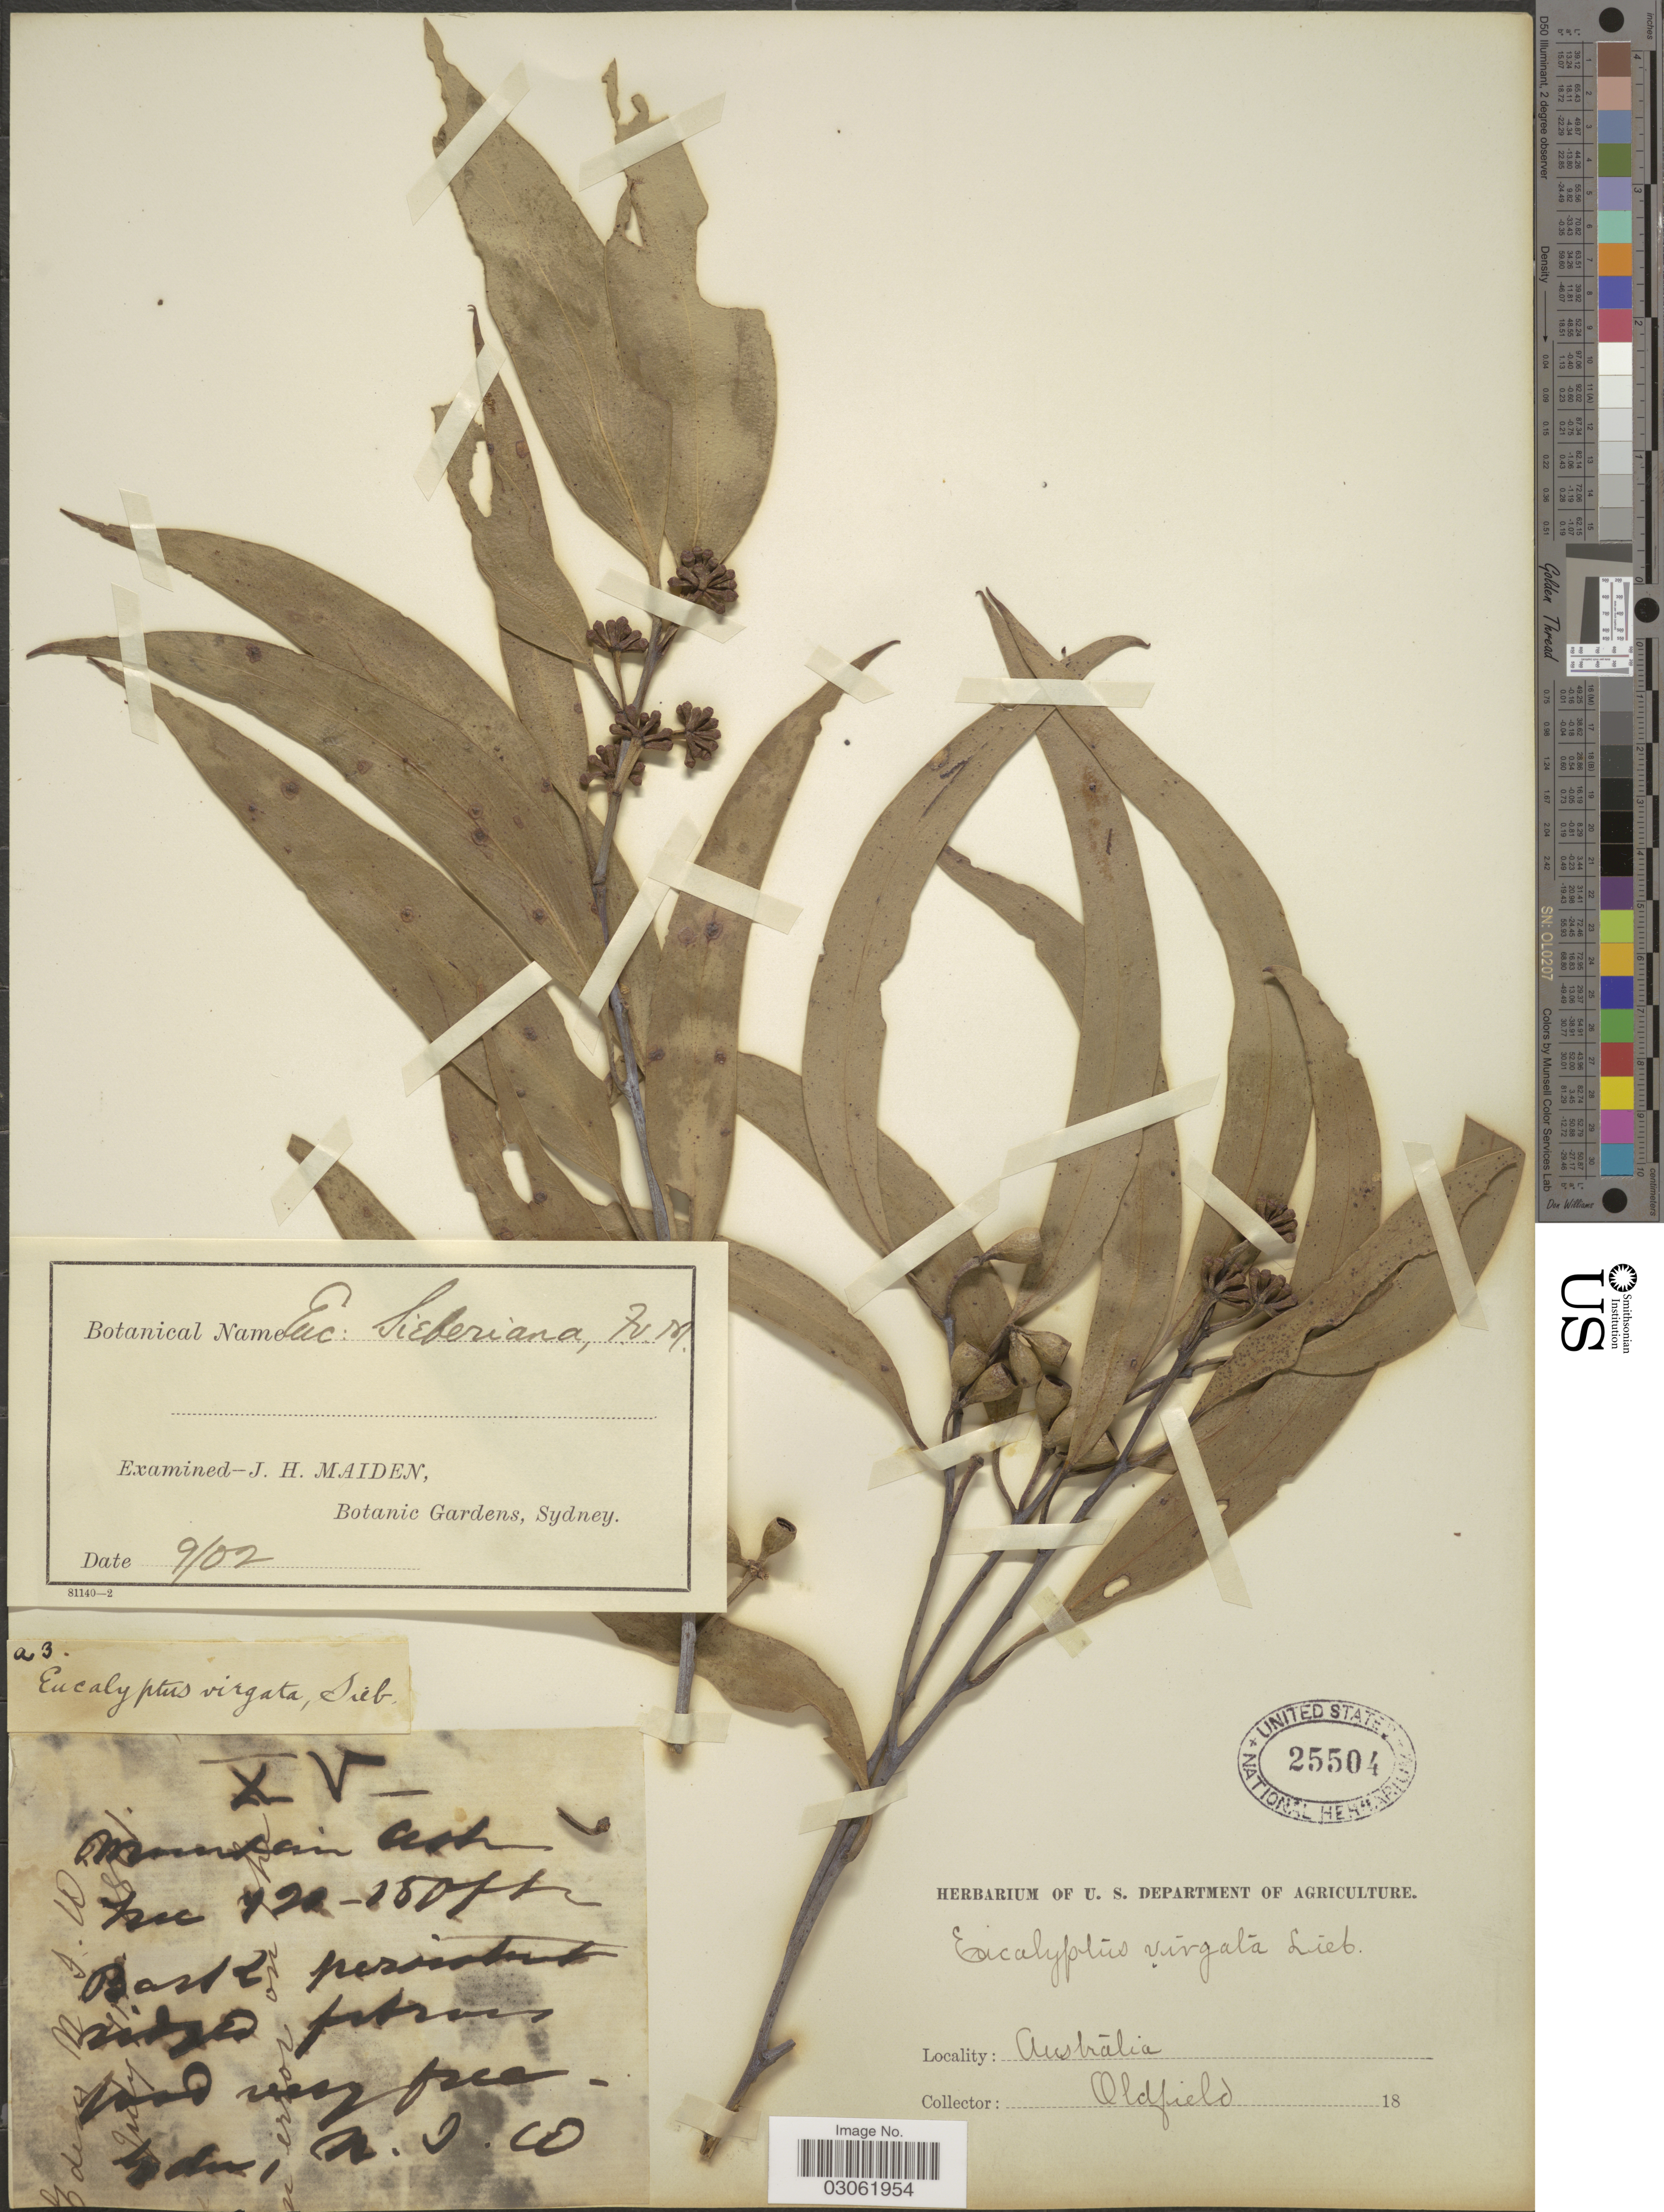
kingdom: Plantae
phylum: Tracheophyta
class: Magnoliopsida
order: Myrtales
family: Myrtaceae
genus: Eucalyptus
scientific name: Eucalyptus sieberiana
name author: F. Muell.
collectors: Oldfield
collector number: XV?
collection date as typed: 18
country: Australia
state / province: New South Wales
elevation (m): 37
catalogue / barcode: US 25504